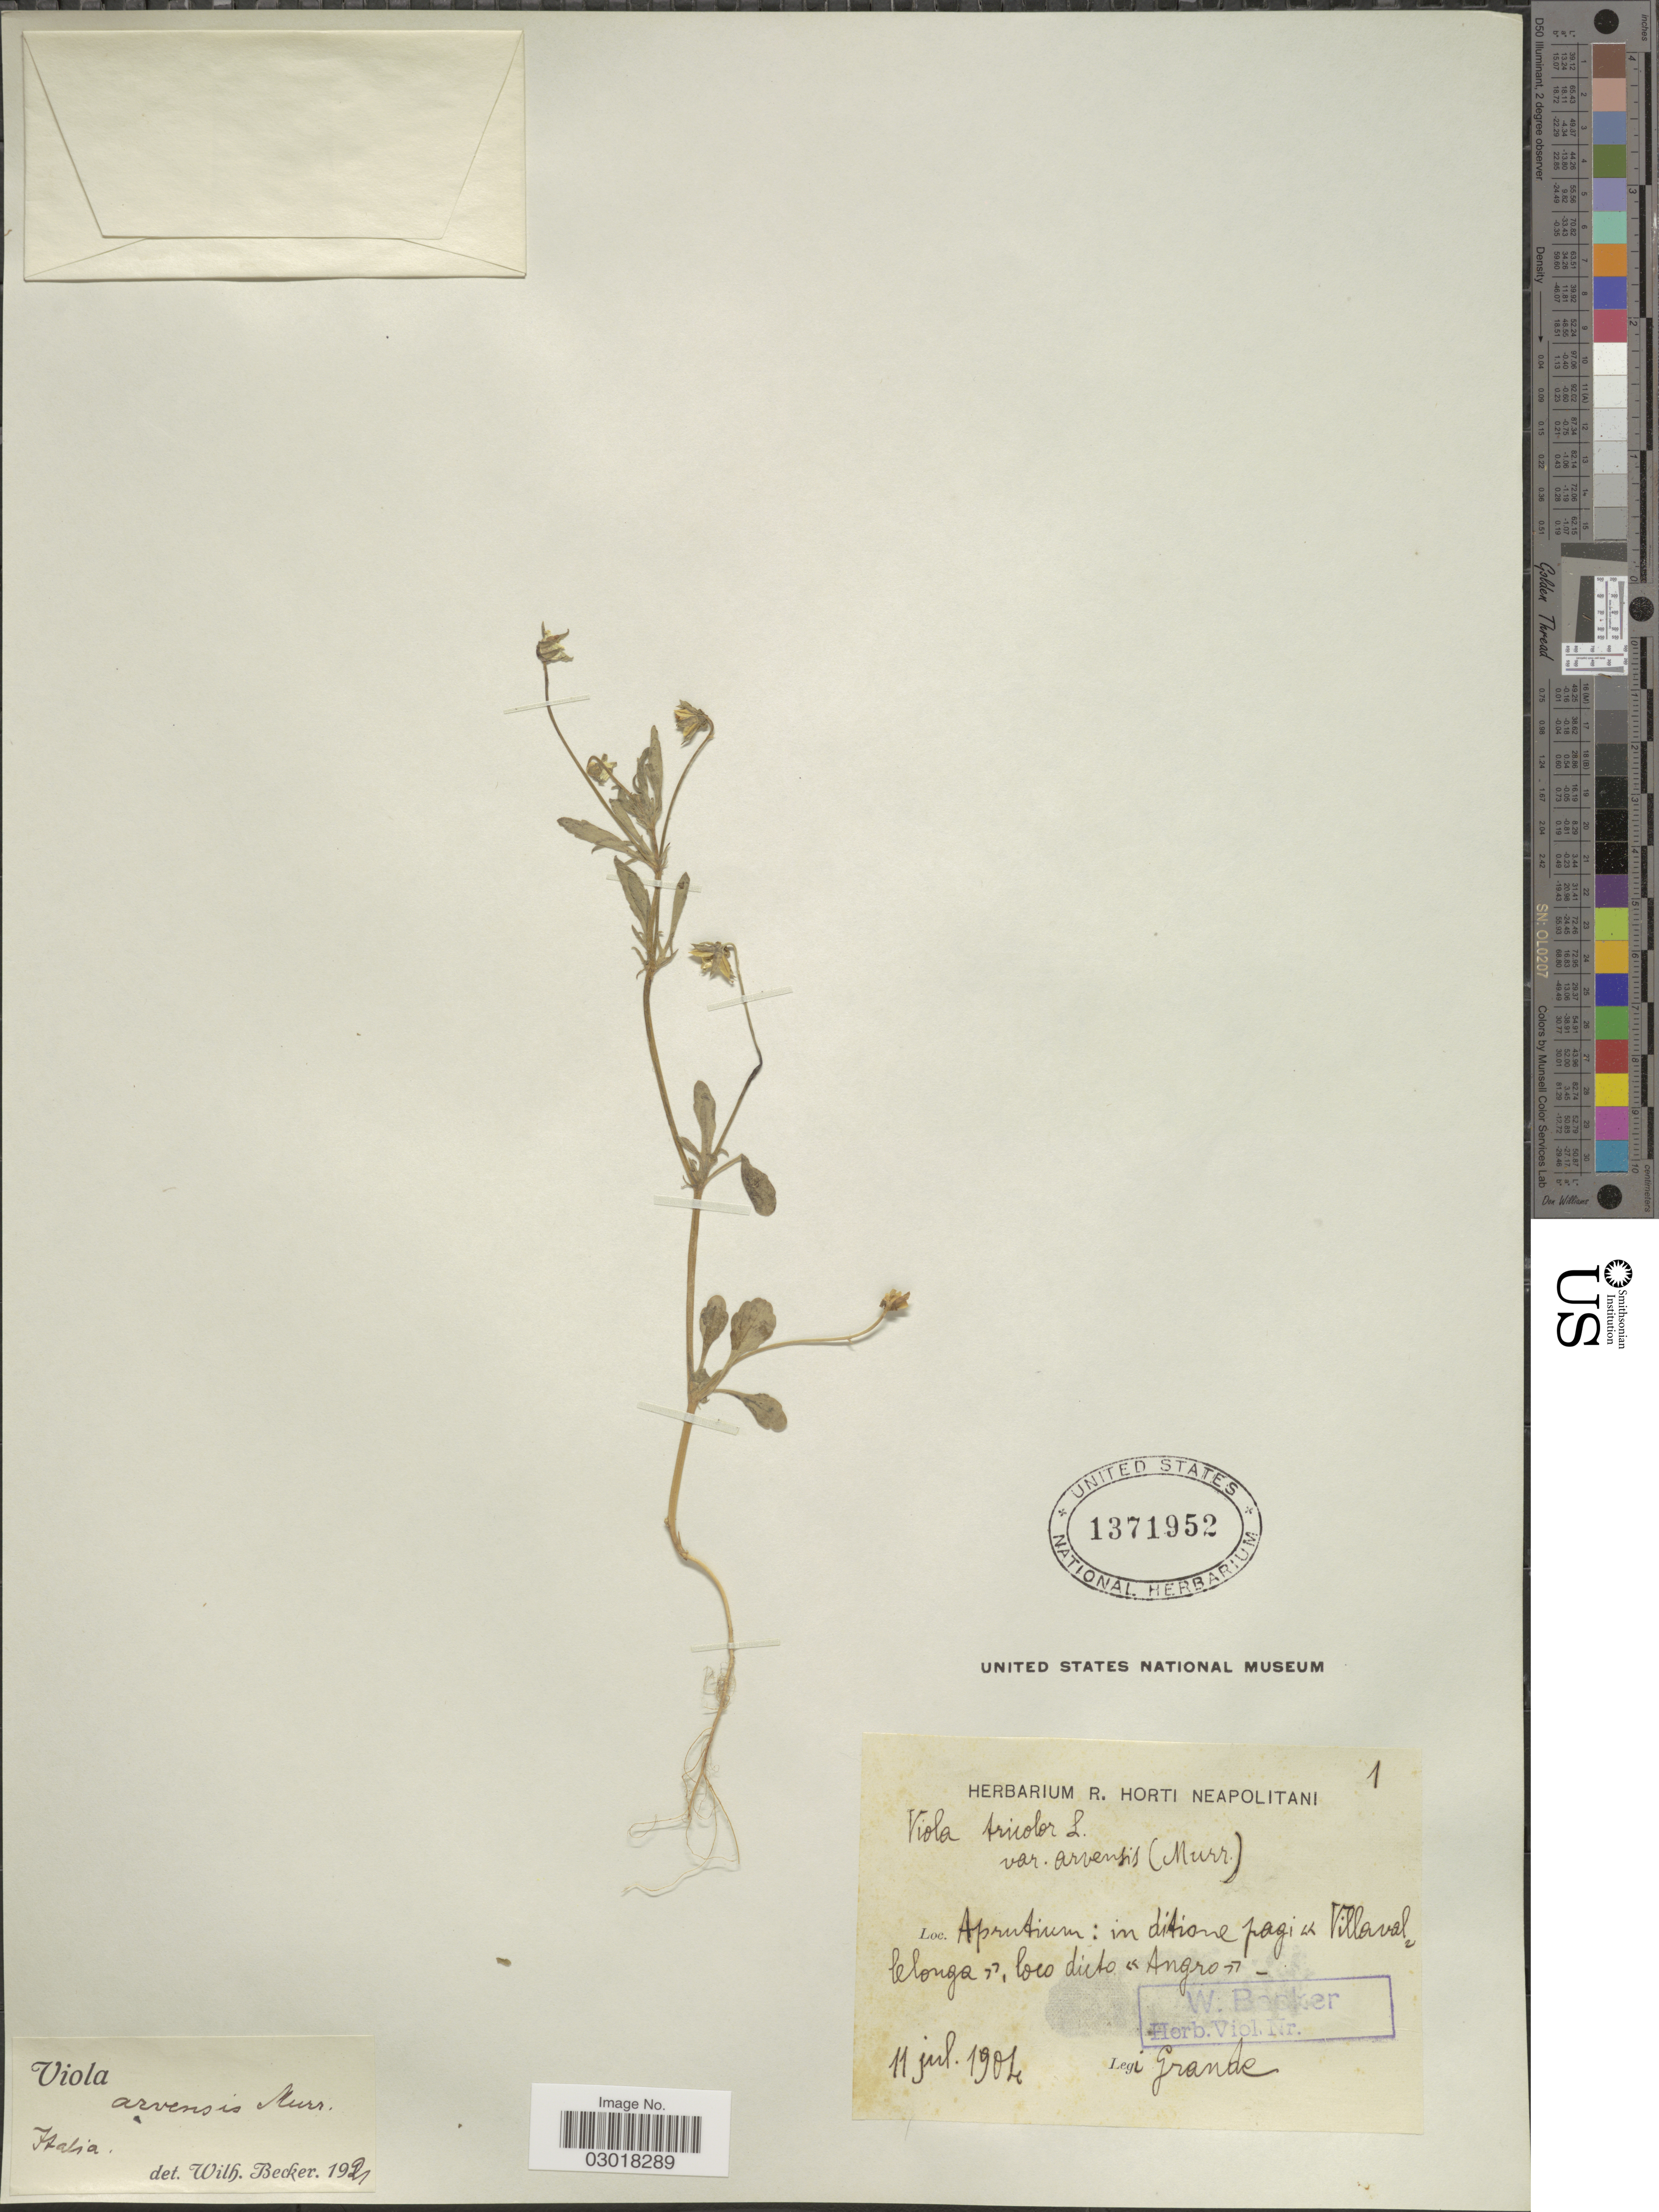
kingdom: Plantae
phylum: Tracheophyta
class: Magnoliopsida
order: Malpighiales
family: Violaceae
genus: Viola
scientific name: Viola arvensis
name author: Murray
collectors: -- Grande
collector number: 1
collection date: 1904-07-11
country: Italy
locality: Aprutium: in ditione pagi et Villaval, Clonga, loco dicto <<Angro>>.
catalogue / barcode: US 1371952